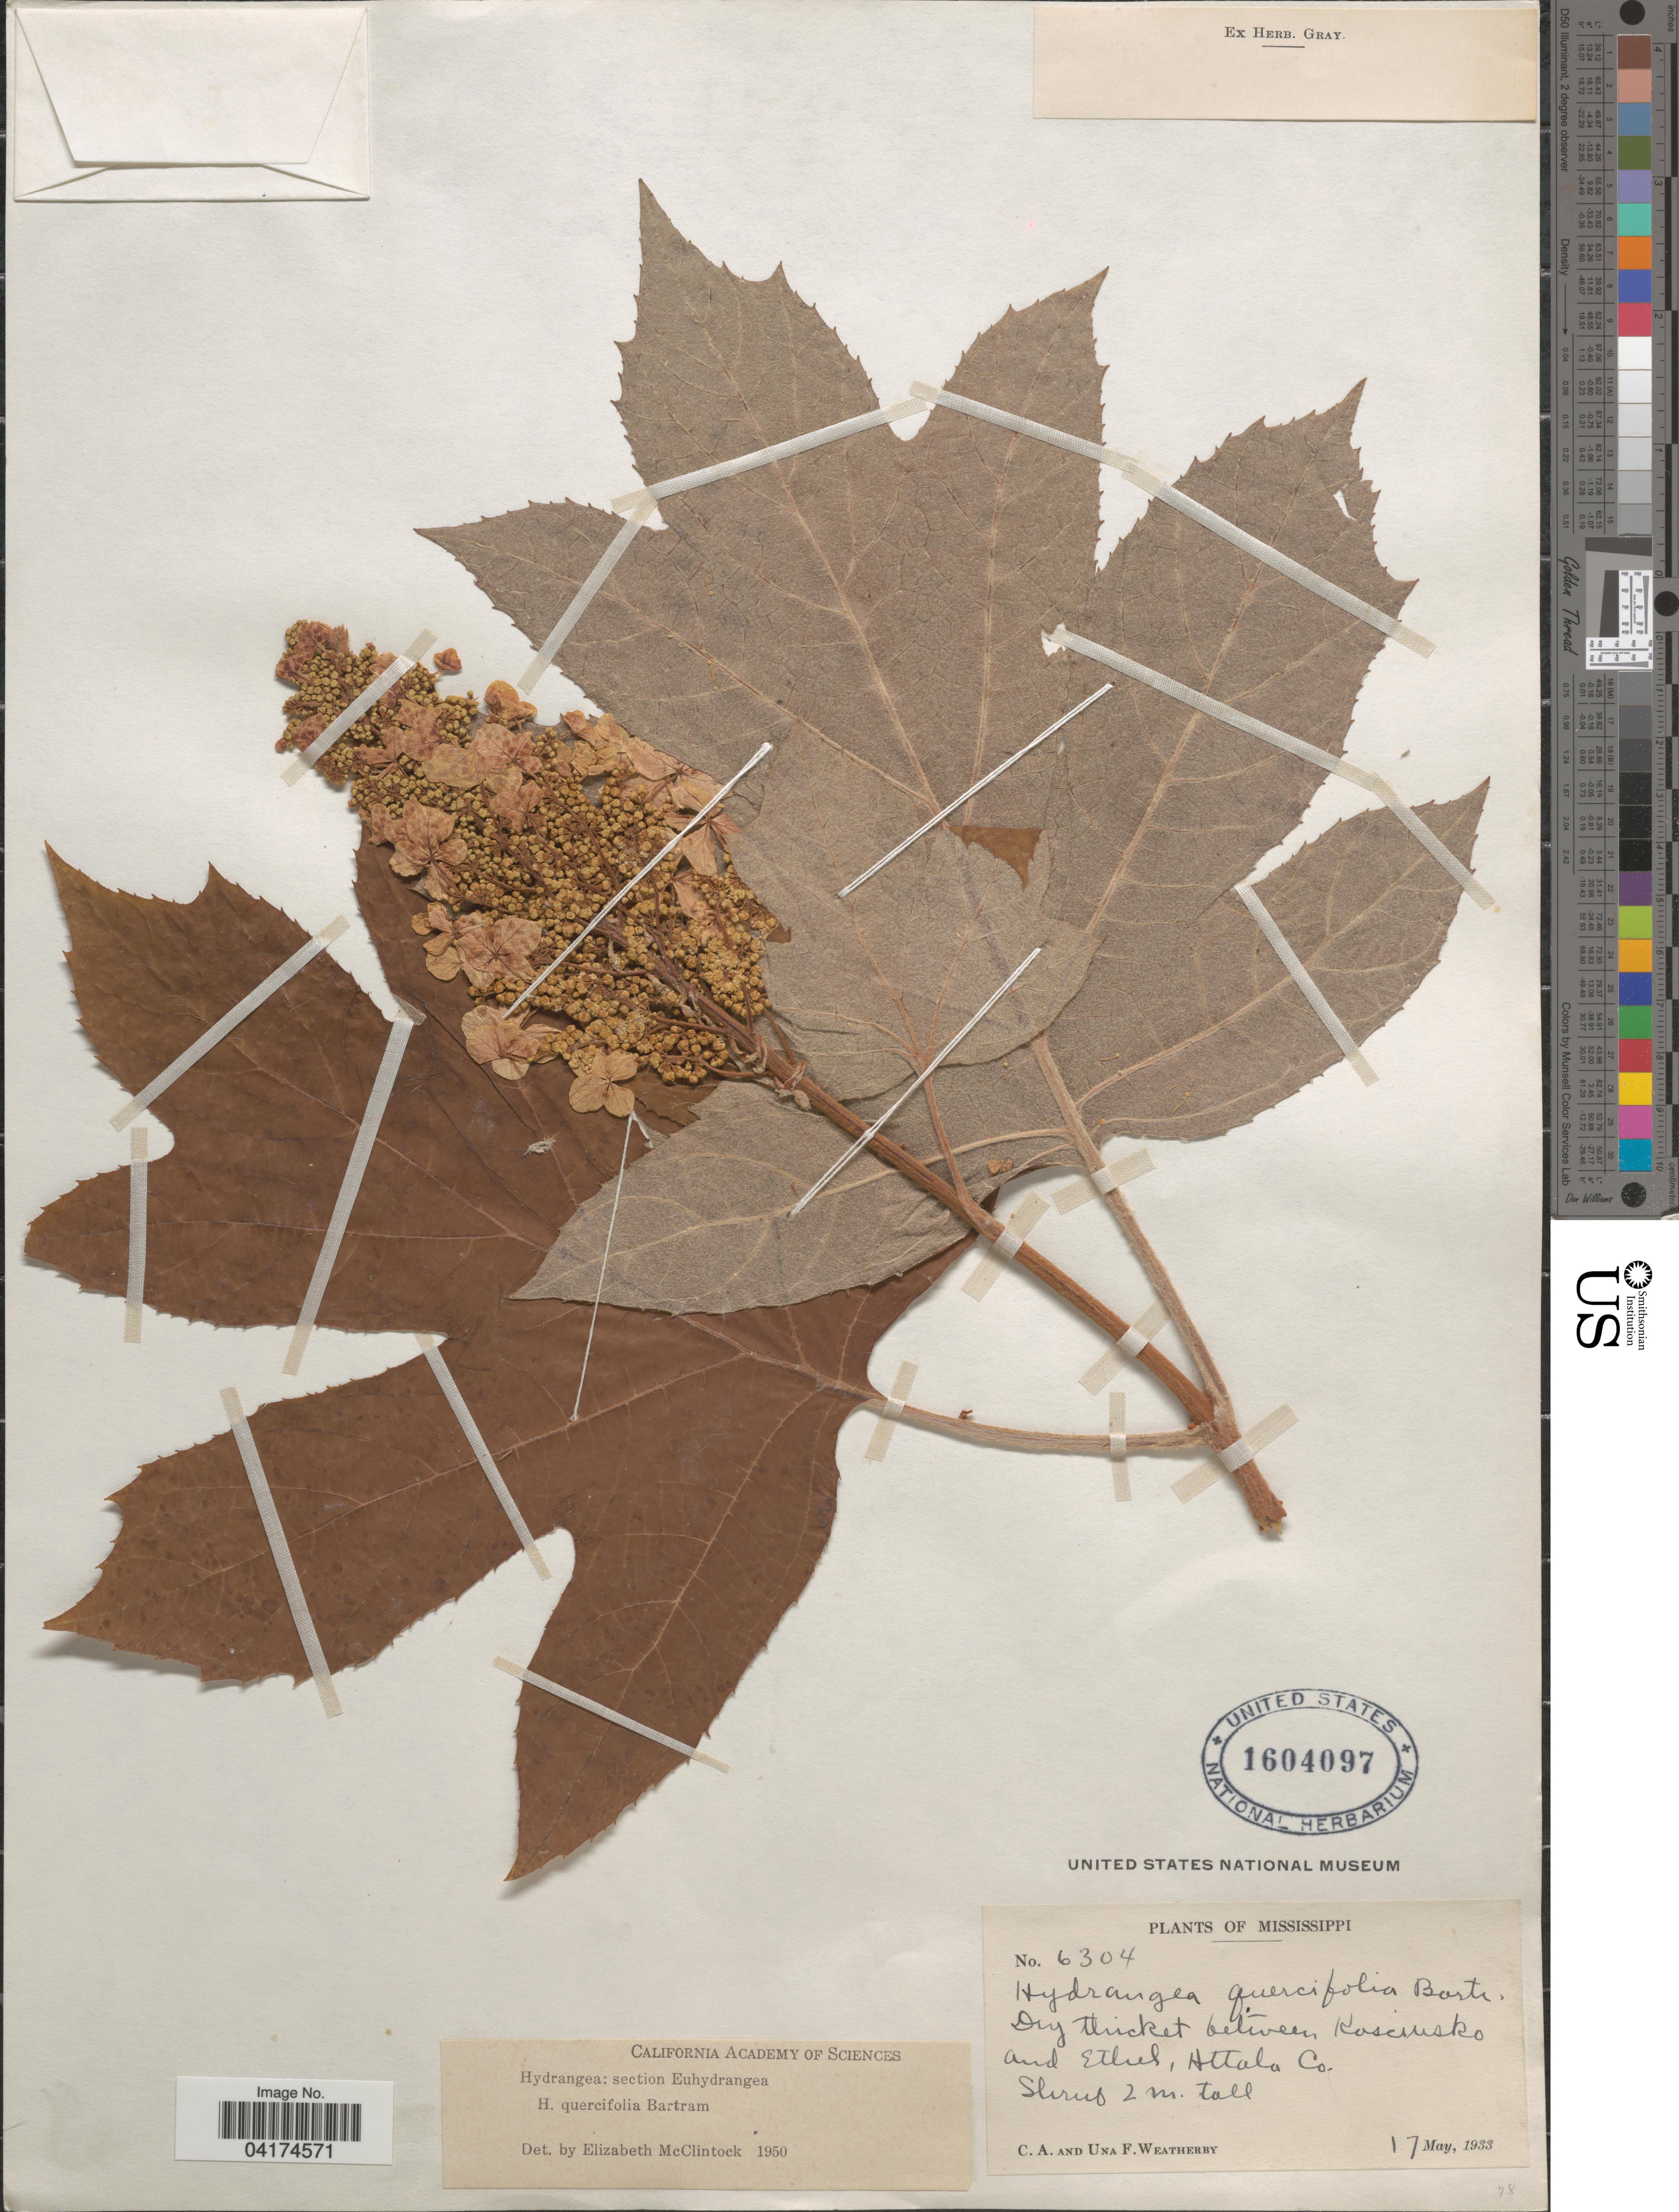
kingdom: Plantae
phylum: Tracheophyta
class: Magnoliopsida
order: Cornales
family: Hydrangeaceae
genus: Hydrangea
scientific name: Hydrangea quercifolia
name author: W. Bartram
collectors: C. A. Weatherby & U. Weatherby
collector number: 6304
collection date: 1933-05-17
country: United States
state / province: Mississippi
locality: Dry thicket between Kosciusko and Ethel, Attala Co.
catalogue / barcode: US 1604097